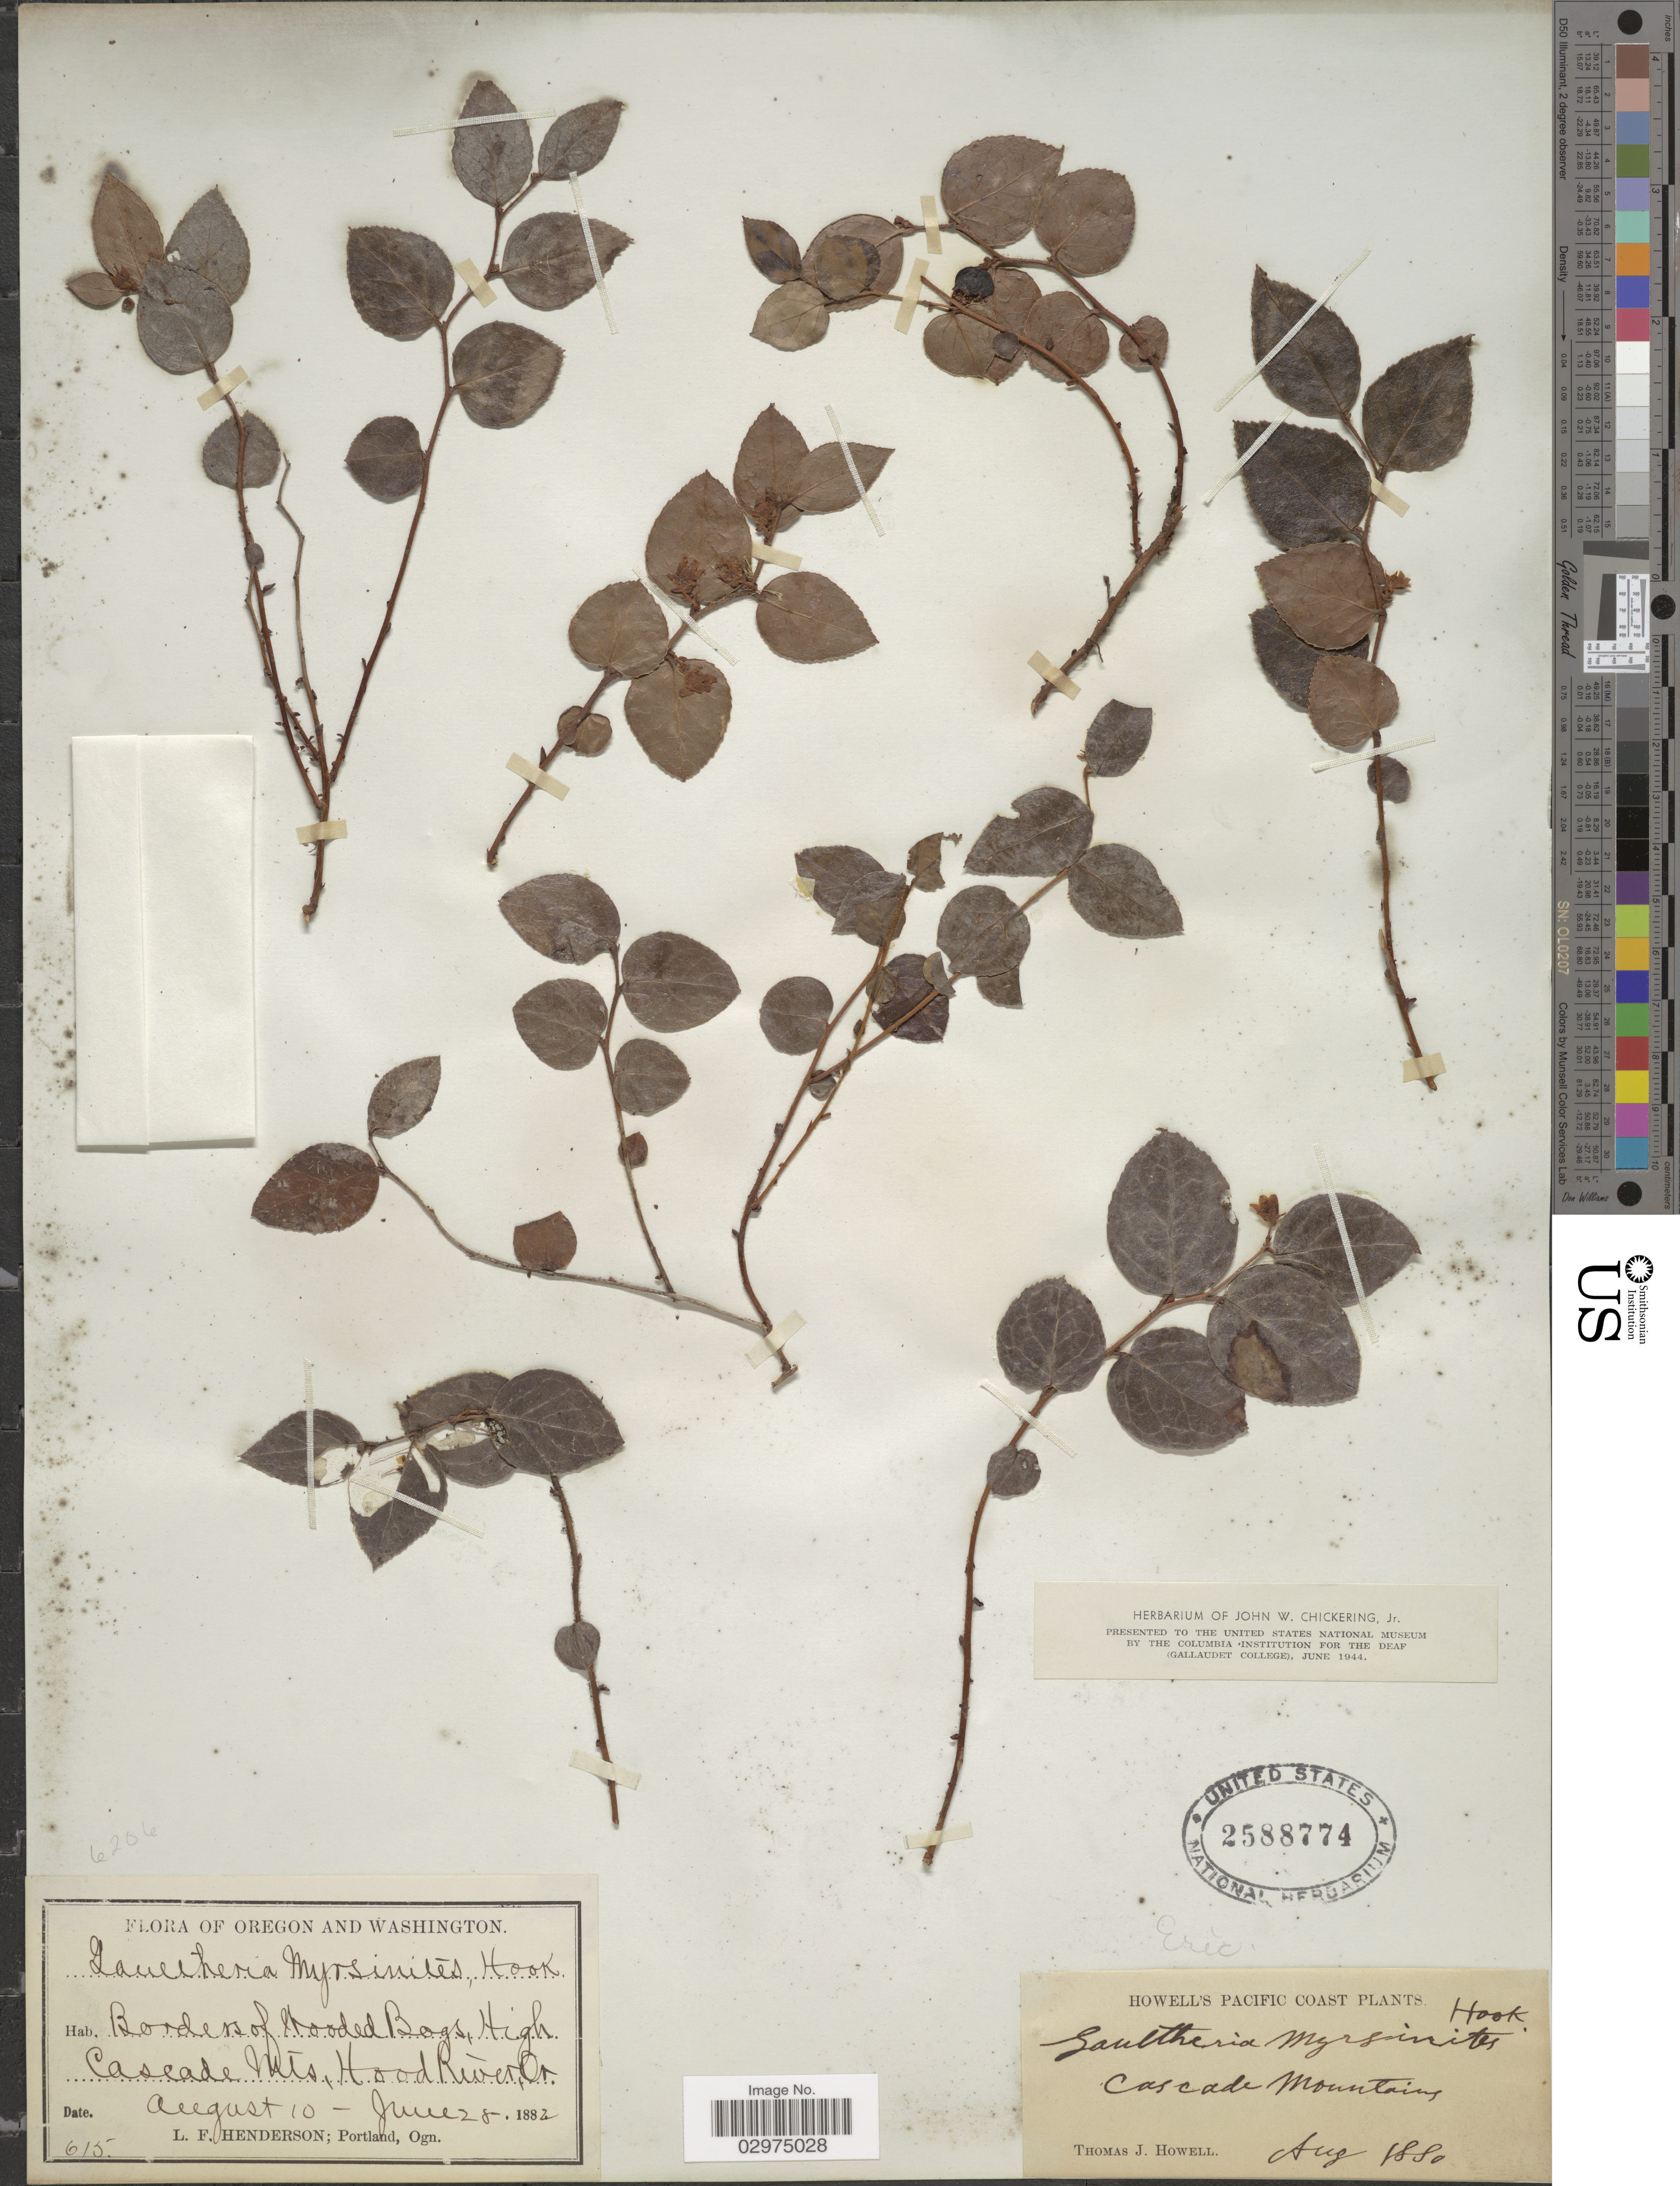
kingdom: Plantae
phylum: Tracheophyta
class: Magnoliopsida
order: Ericales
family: Ericaceae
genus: Gaultheria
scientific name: Gaultheria humifusa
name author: (Graham) Rydb.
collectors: L. Henderson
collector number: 615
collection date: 1882-06-25/1882-08-10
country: United States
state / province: Oregon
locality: Cascade Mts., Hood River.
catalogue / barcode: US 2588774